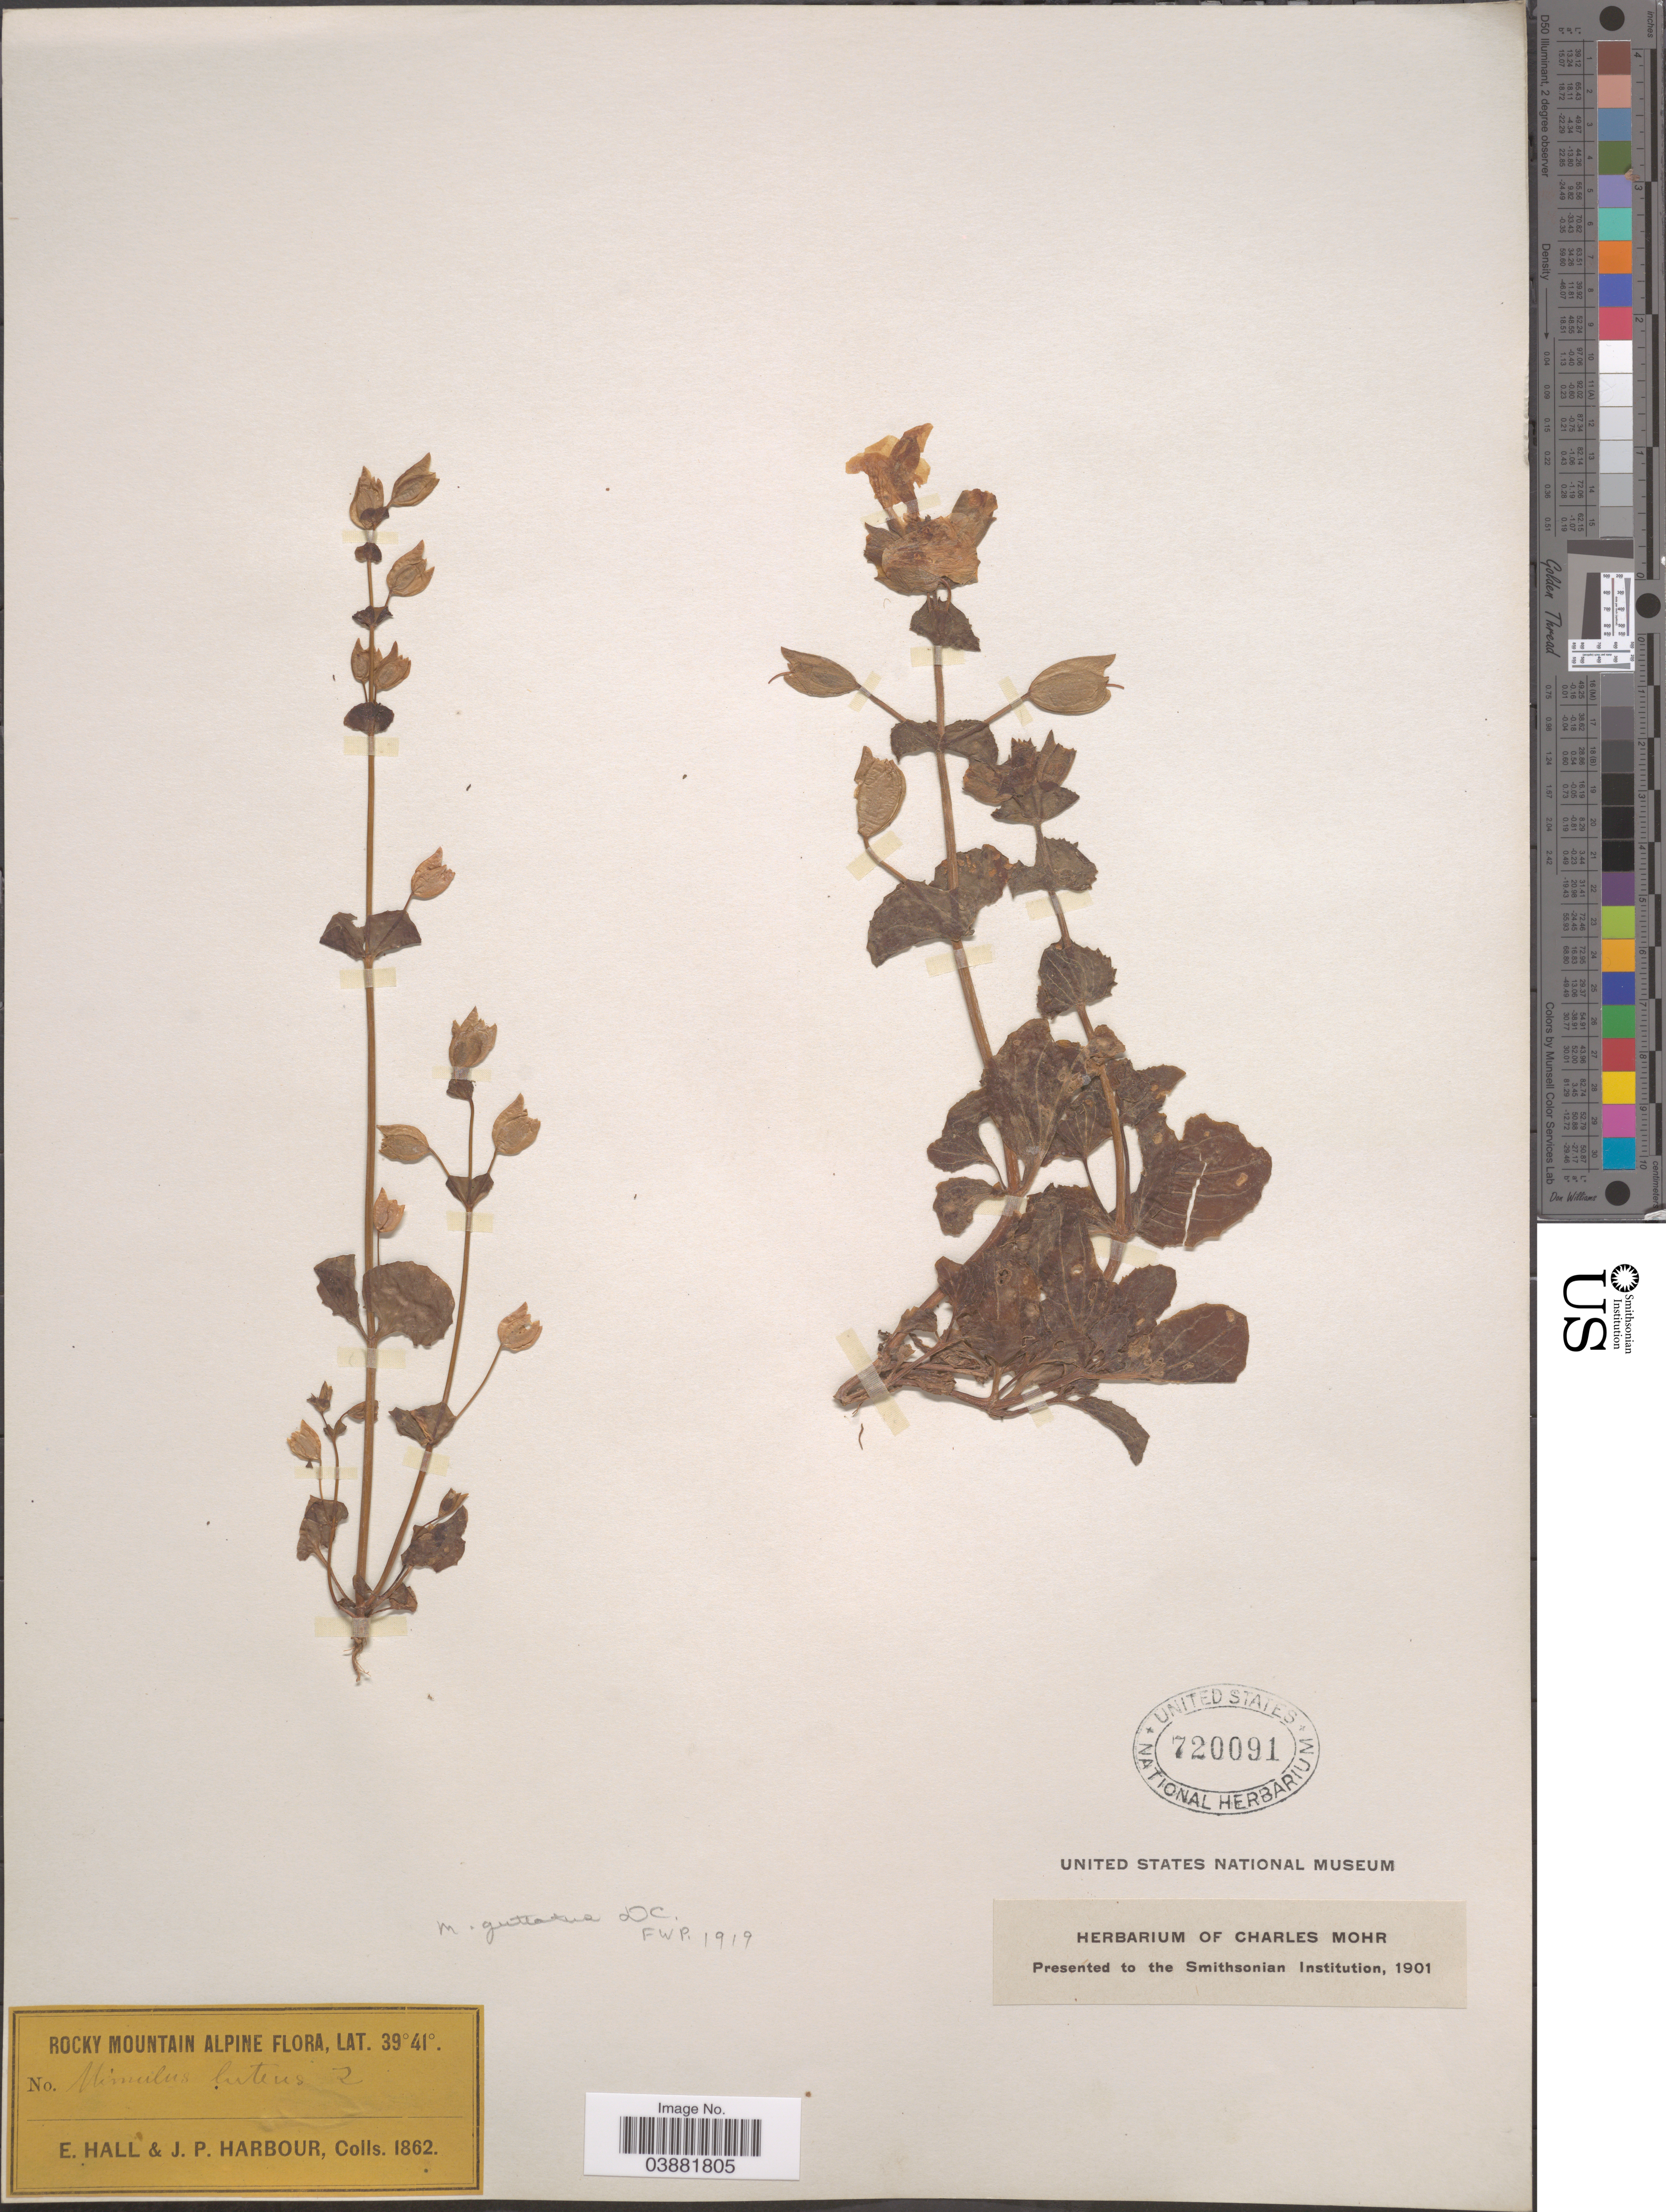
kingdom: Plantae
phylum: Tracheophyta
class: Magnoliopsida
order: Lamiales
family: Phrymaceae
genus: Mimulus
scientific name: Mimulus guttatus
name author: DC.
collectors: E. Hall & J. Harbour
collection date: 1862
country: United States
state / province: Colorado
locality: Rocky Mountain.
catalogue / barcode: US 720091